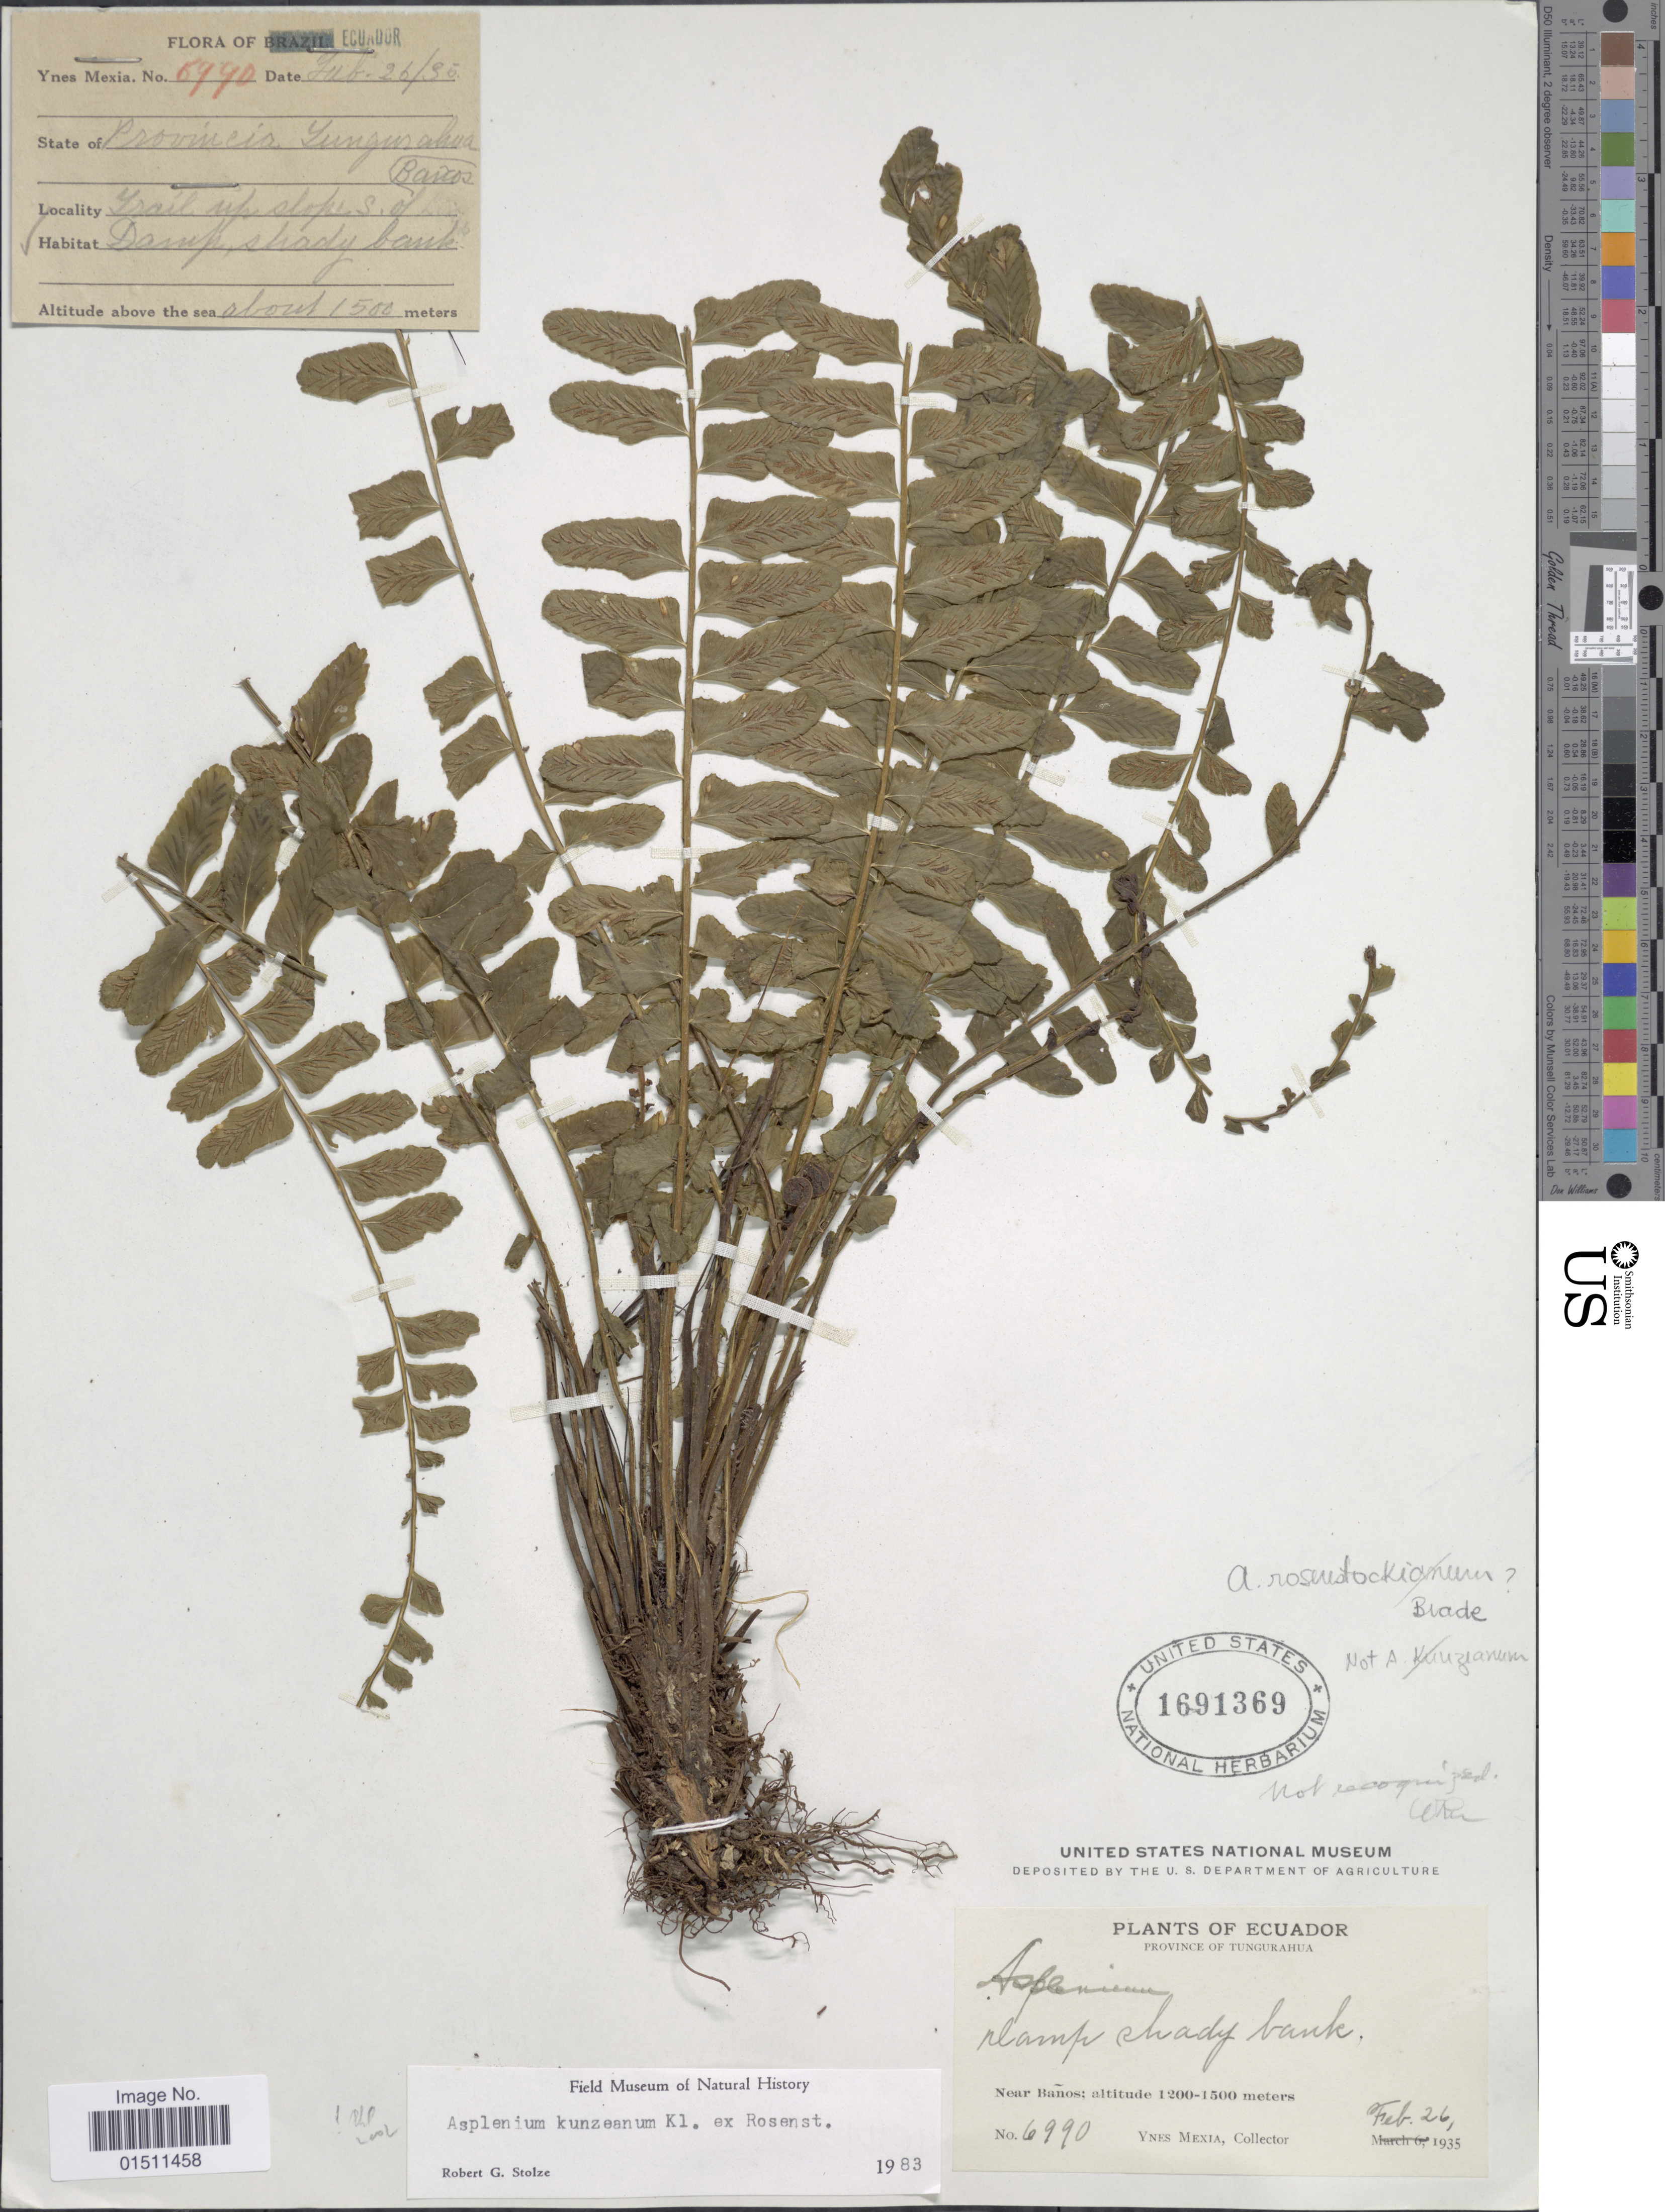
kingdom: Plantae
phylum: Tracheophyta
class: Polypodiopsida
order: Polypodiales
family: Aspleniaceae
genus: Asplenium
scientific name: Asplenium kunzeanum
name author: Klotzsch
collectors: Y. Mexia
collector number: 6690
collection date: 1935-02-26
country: Ecuador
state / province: Tungurahua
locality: Ecuador, Near Baños. Trail up slope S. of Baños.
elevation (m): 1200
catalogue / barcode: US 1691369